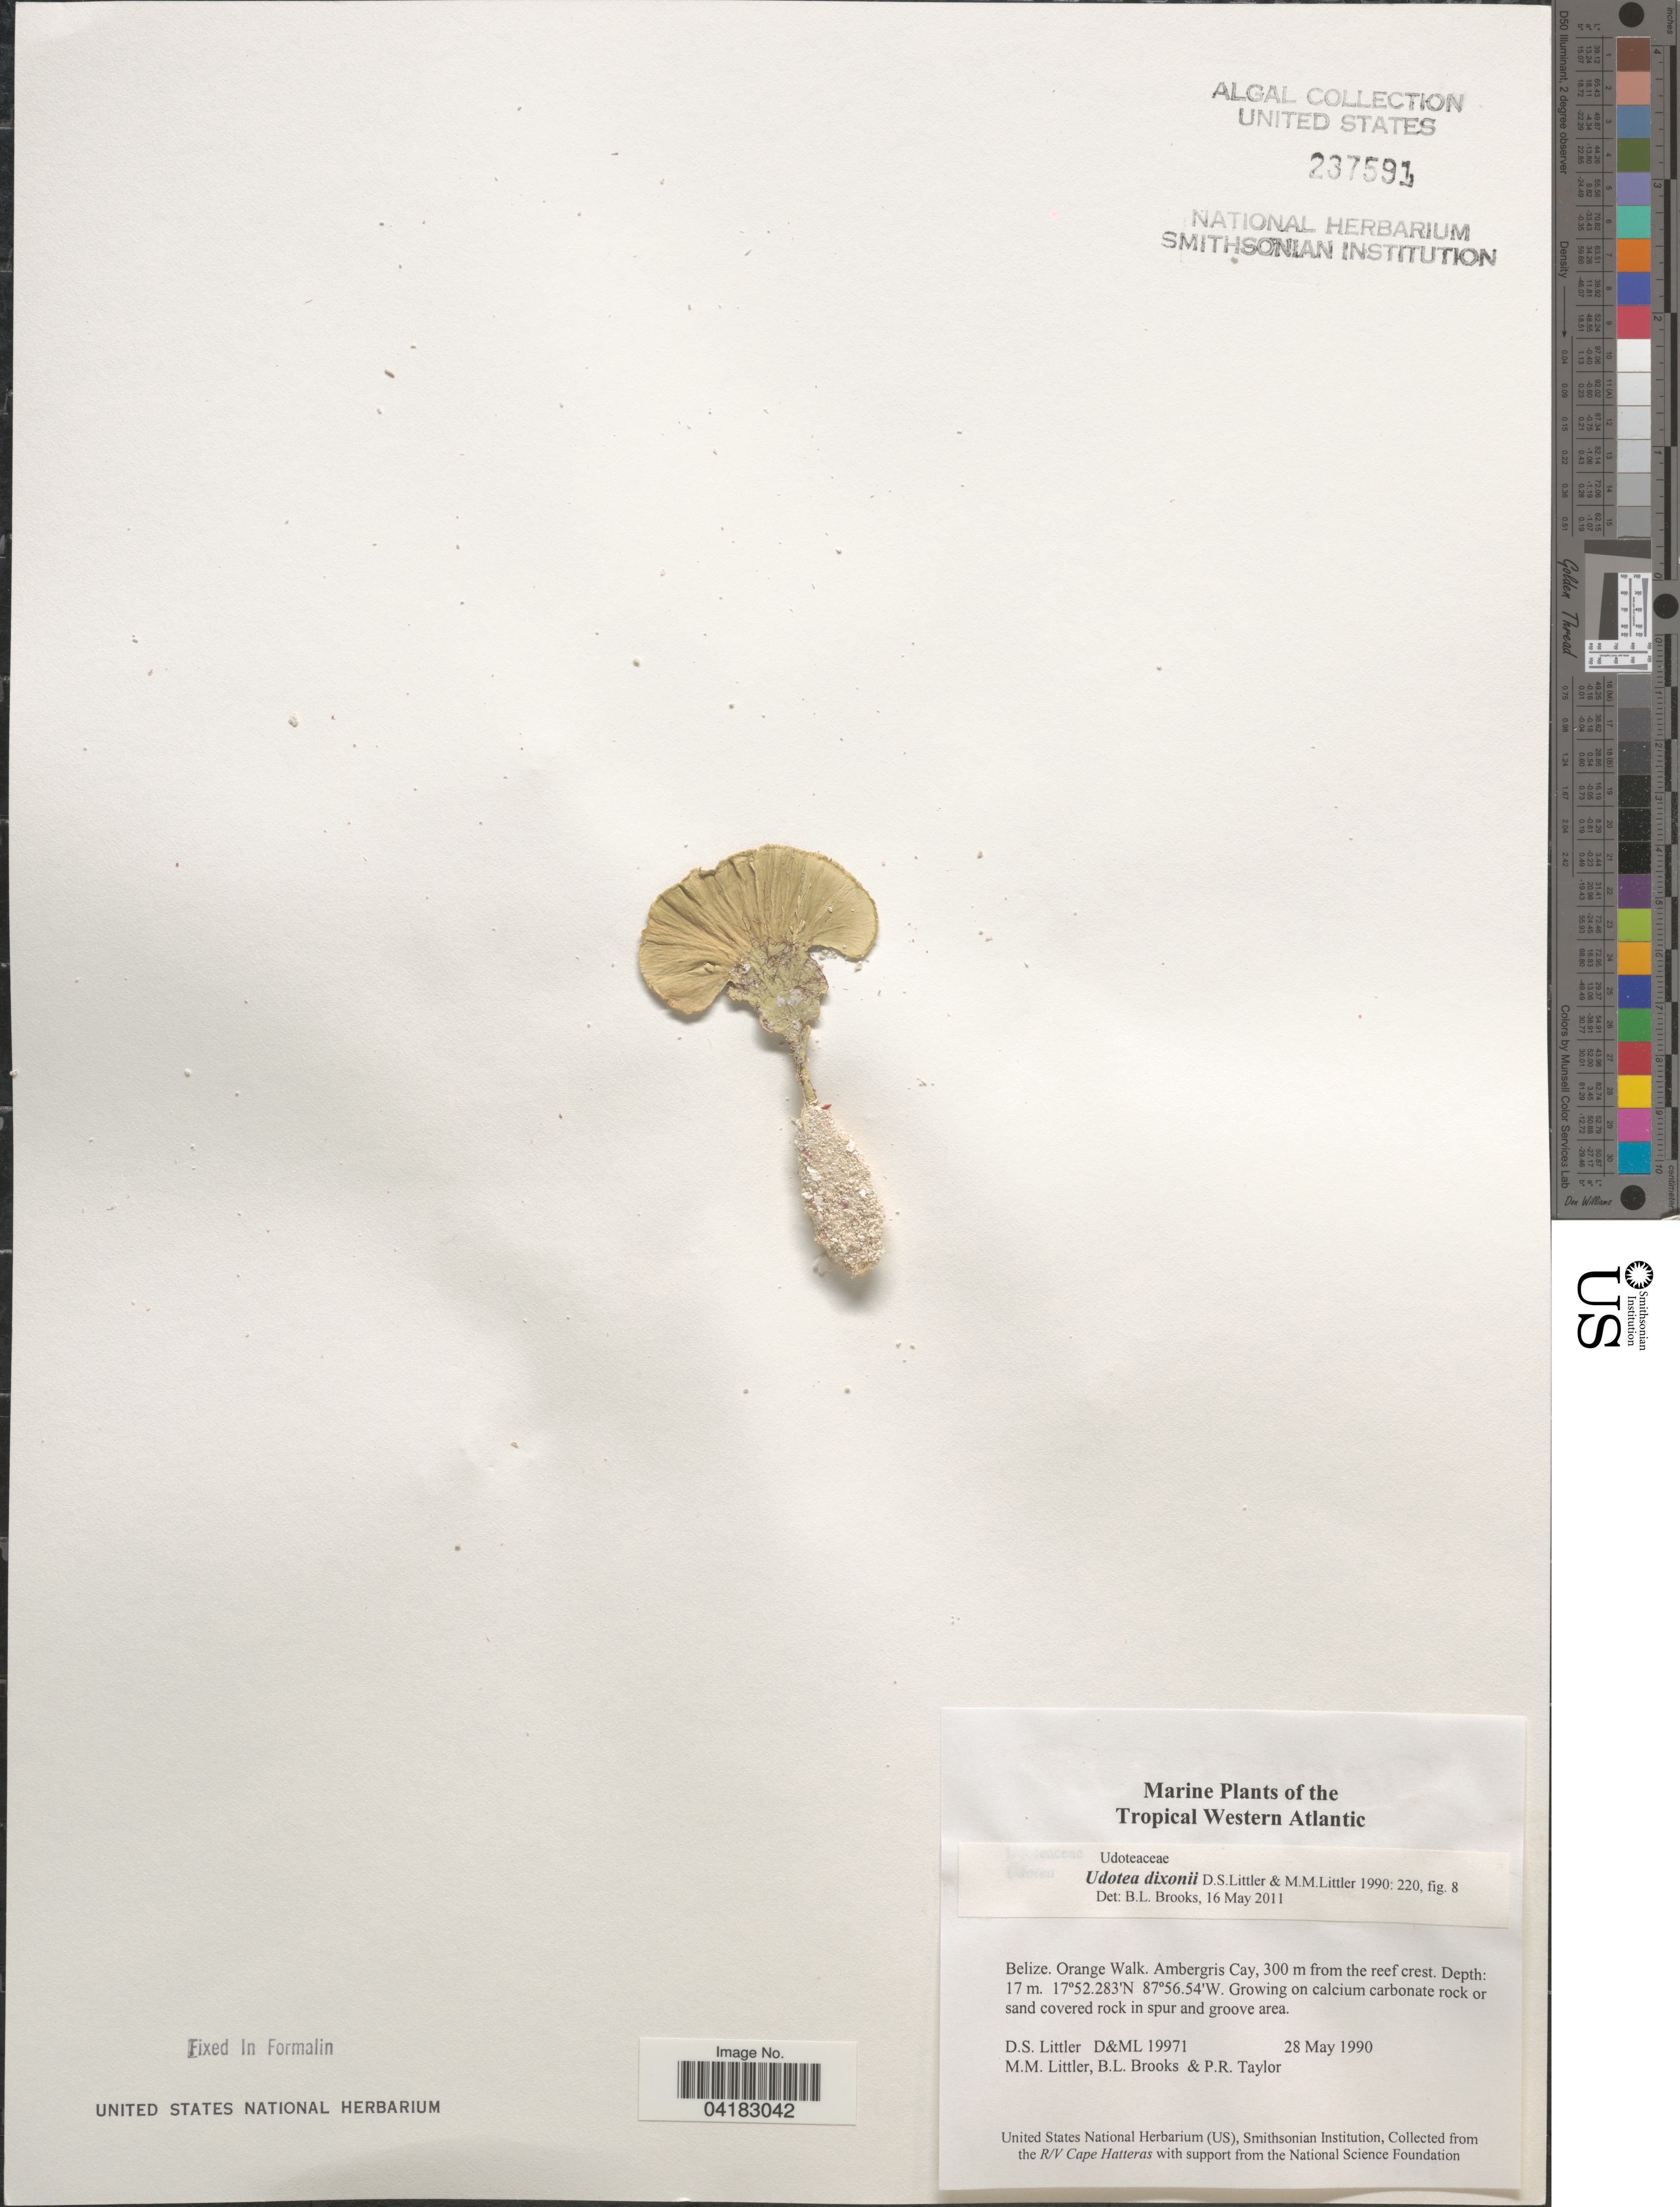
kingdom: Plantae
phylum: Chlorophyta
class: Ulvophyceae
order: Bryopsidales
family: Udoteaceae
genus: Udotea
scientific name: Udotea dixonii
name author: D.S. Littler & Littler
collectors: D. S. Littler, B. Brooks & P. R. Taylor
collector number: D&ML19971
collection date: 1990-05-28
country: Belize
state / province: Orange Walk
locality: Tropical Western Atlantic. Ambergris Cay, 300 m from the reef crest.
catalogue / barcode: US 237591